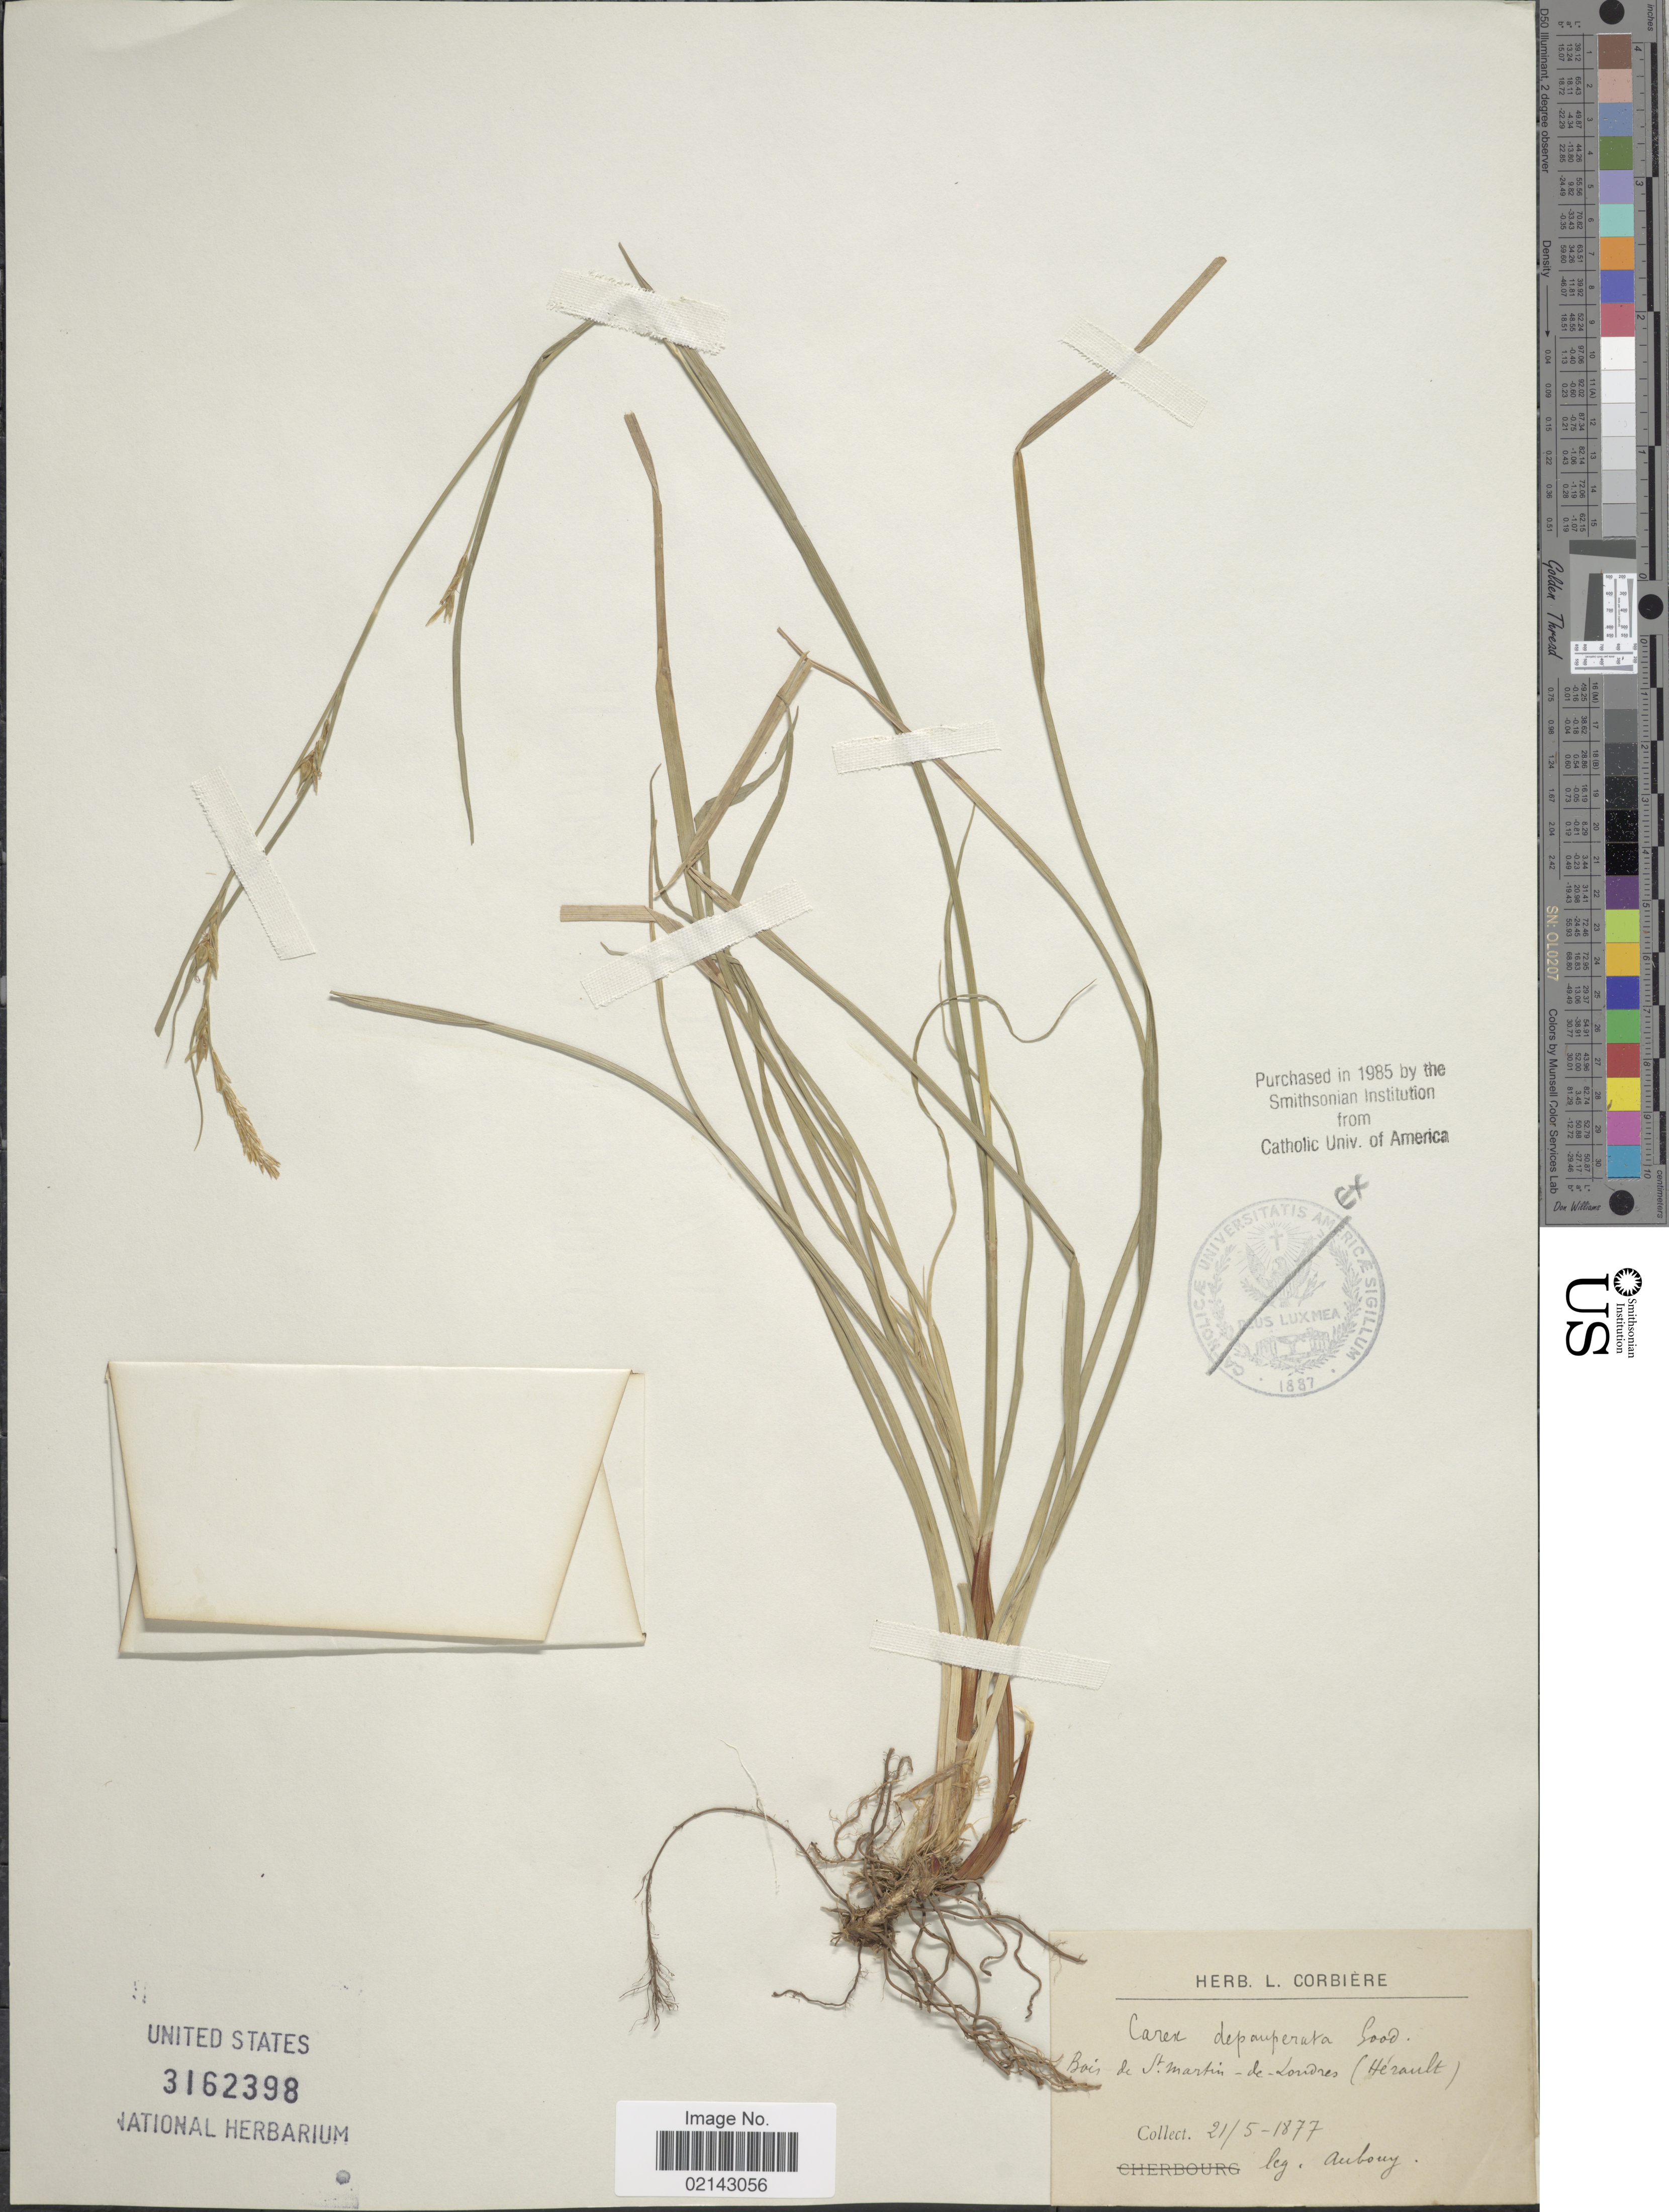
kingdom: Plantae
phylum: Tracheophyta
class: Liliopsida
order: Poales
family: Cyperaceae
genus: Carex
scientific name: Carex depauperata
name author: Curtis ex Woodw.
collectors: -. Anbouy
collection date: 1877-05-21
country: Sint Maartin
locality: Bois de St. Martin - de - Londres [interpreted] (Herault)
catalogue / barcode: US 3162398